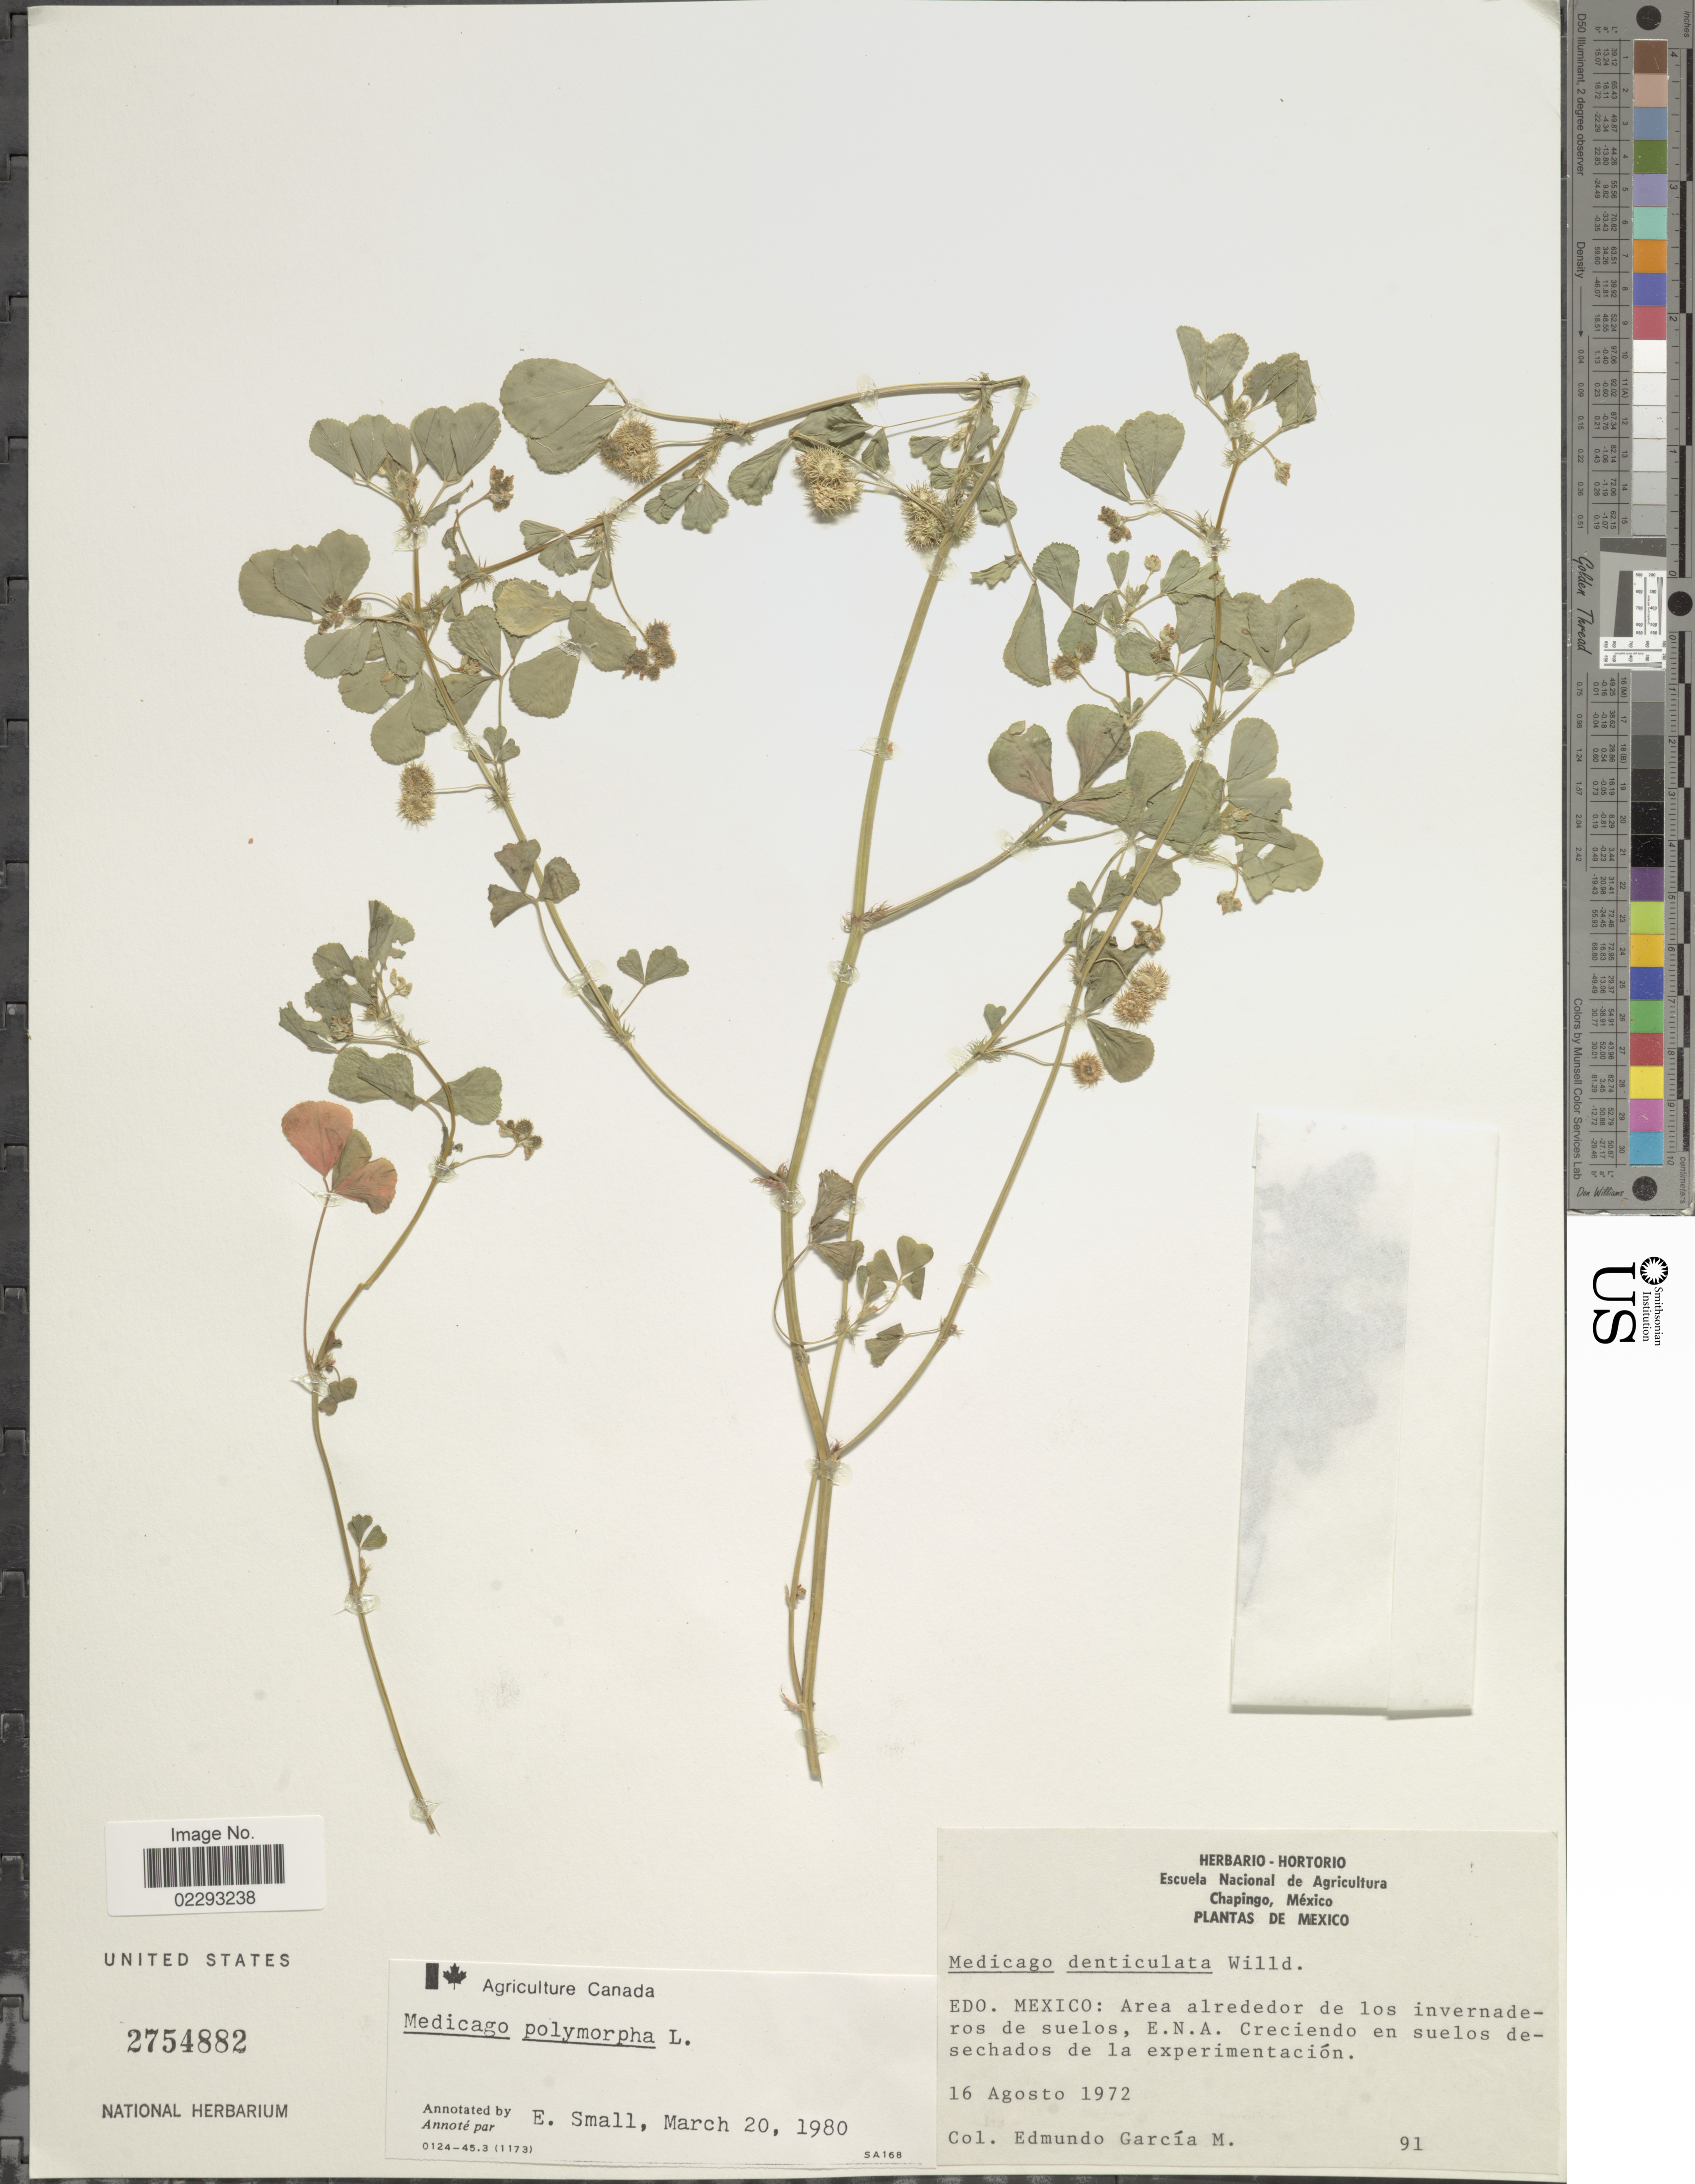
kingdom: Plantae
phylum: Tracheophyta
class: Magnoliopsida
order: Fabales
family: Fabaceae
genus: Medicago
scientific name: Medicago polymorpha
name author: L.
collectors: E. García-M.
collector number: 91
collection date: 1972-08-16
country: Mexico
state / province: México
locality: Edo, Mexico: area alrededor de los invernaderos de suelos, E.N.A. Creciendo en suelos de sechados de la experimentación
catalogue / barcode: US 2754882